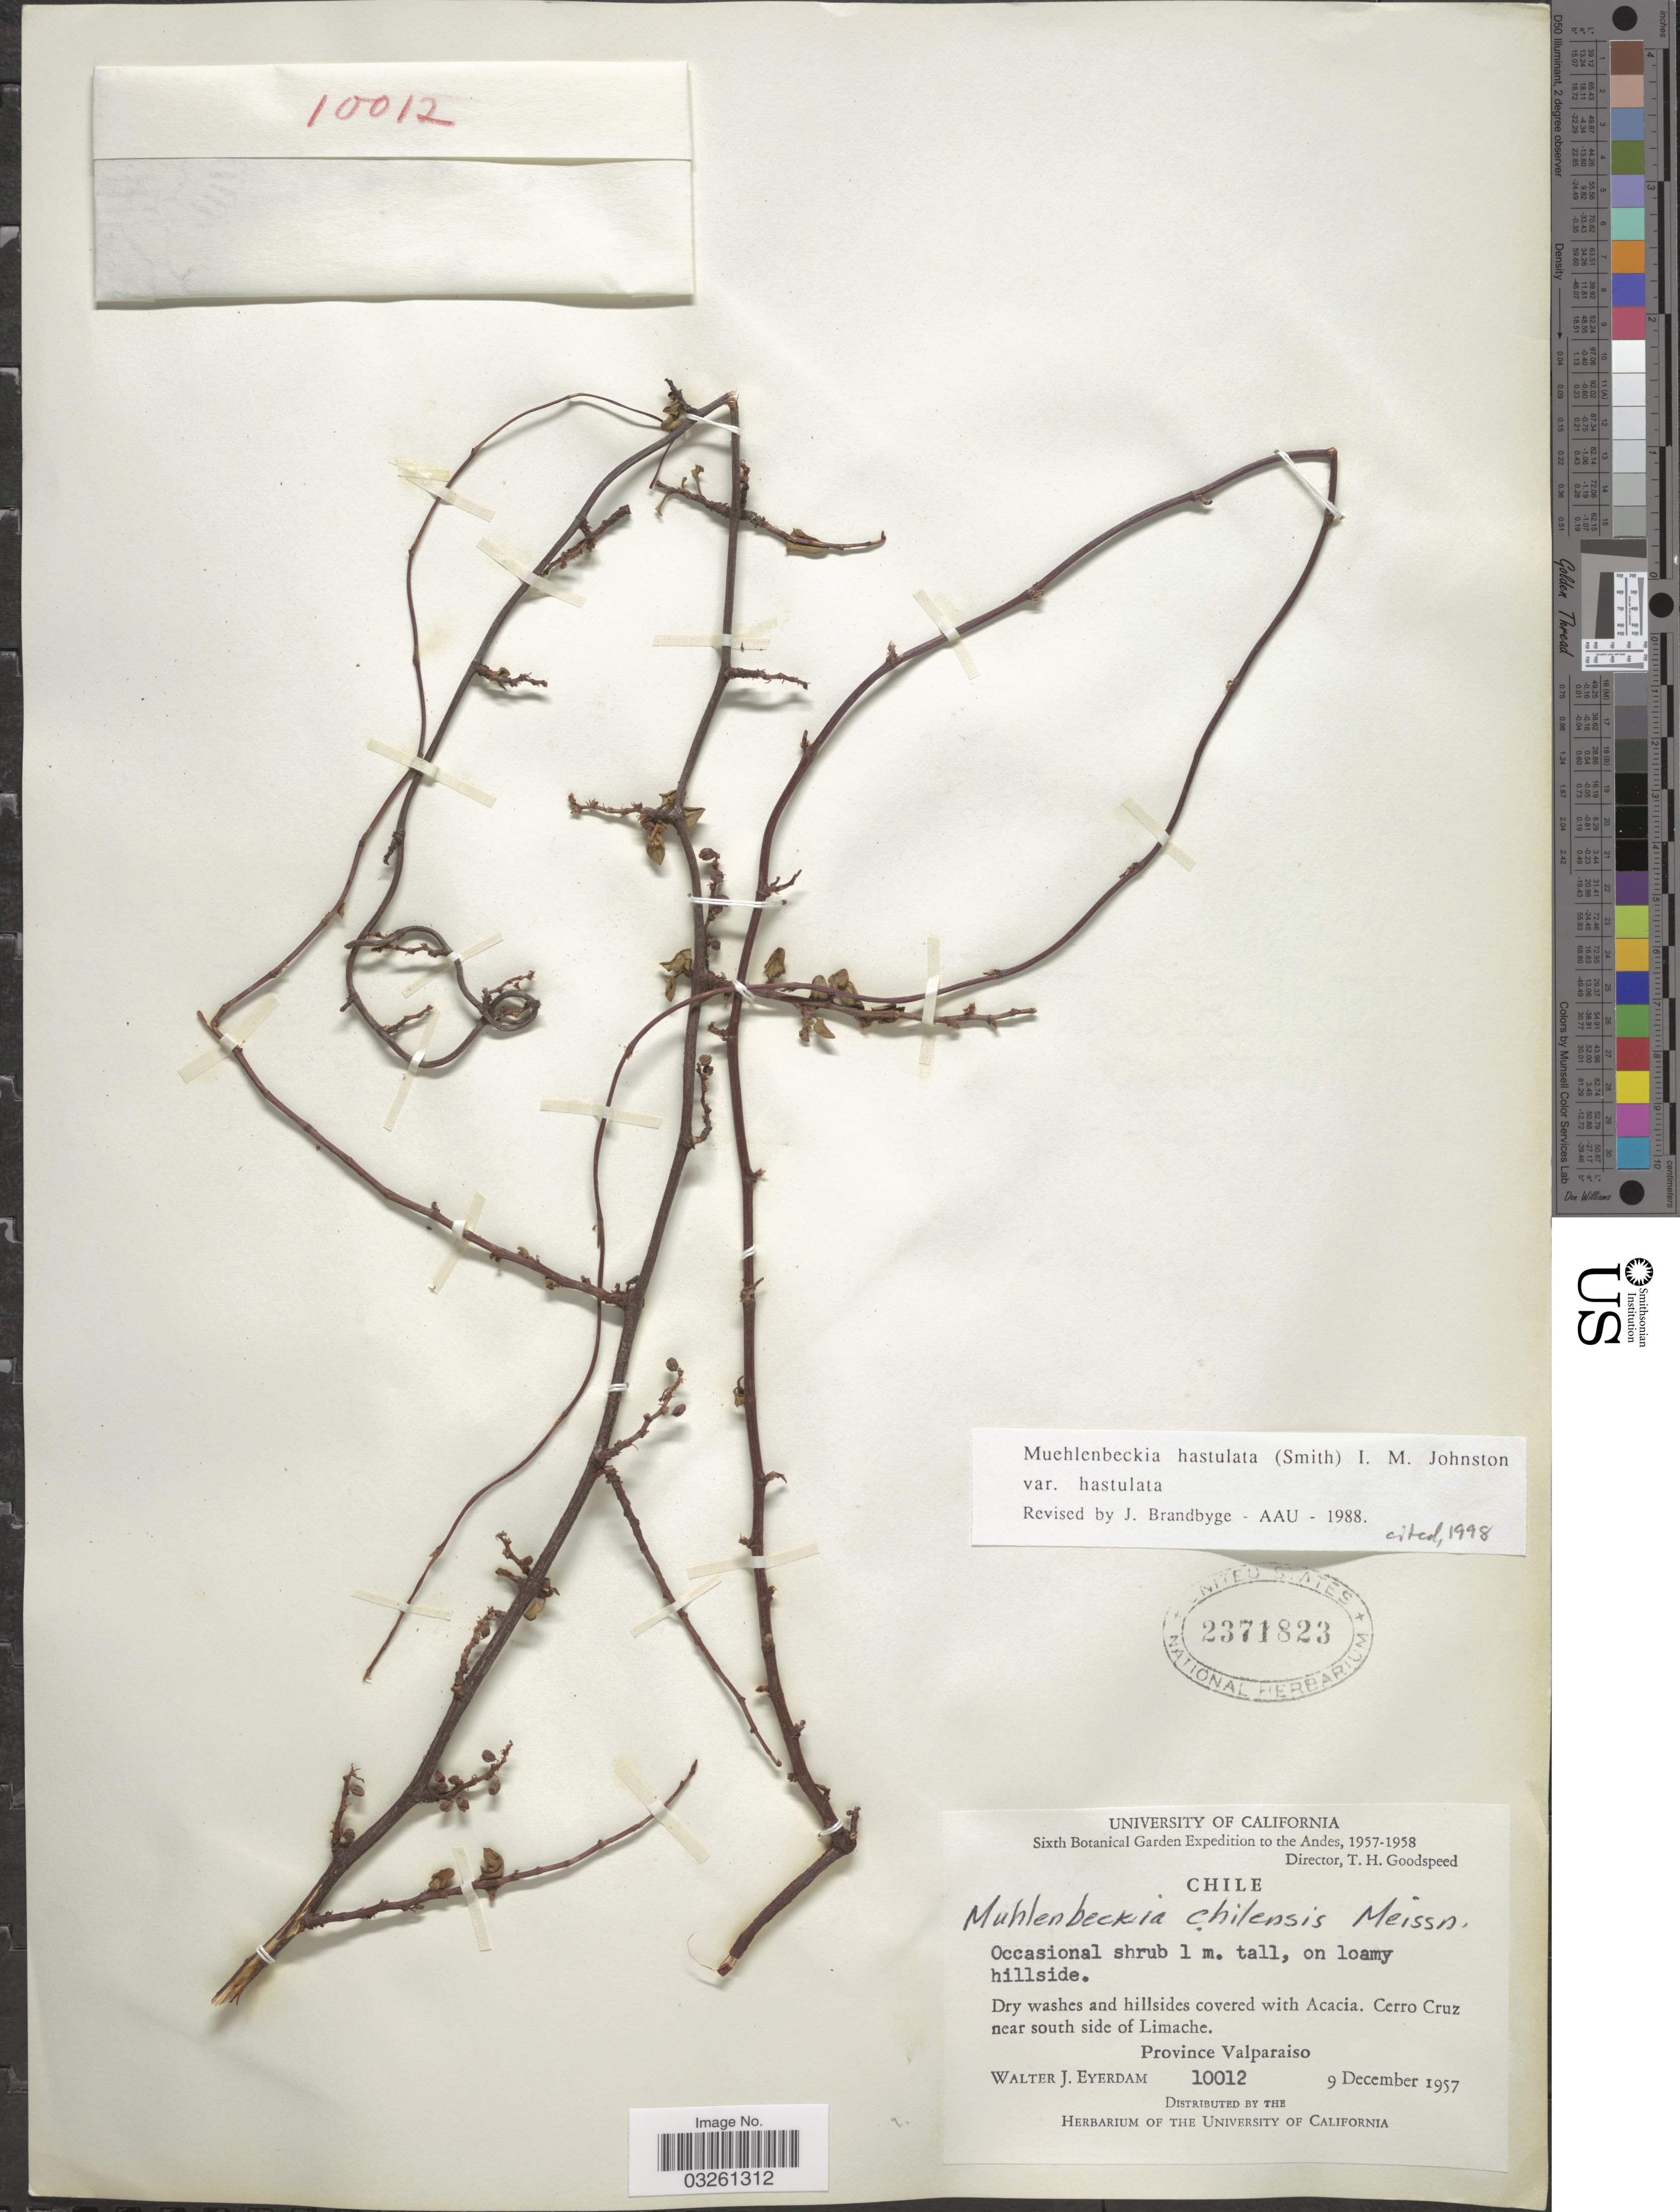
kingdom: Plantae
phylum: Tracheophyta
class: Magnoliopsida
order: Caryophyllales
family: Polygonaceae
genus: Muehlenbeckia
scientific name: Muehlenbeckia hastulata var. hastulata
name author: (Sm.) I.M. Johnst.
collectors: W. J. Eyerdam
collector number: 10012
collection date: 1957-12-09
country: Chile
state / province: Valparaíso (V)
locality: The Andes. Cerro Cruz near south side of Limache. Province Valparaiso.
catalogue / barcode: US 2371823